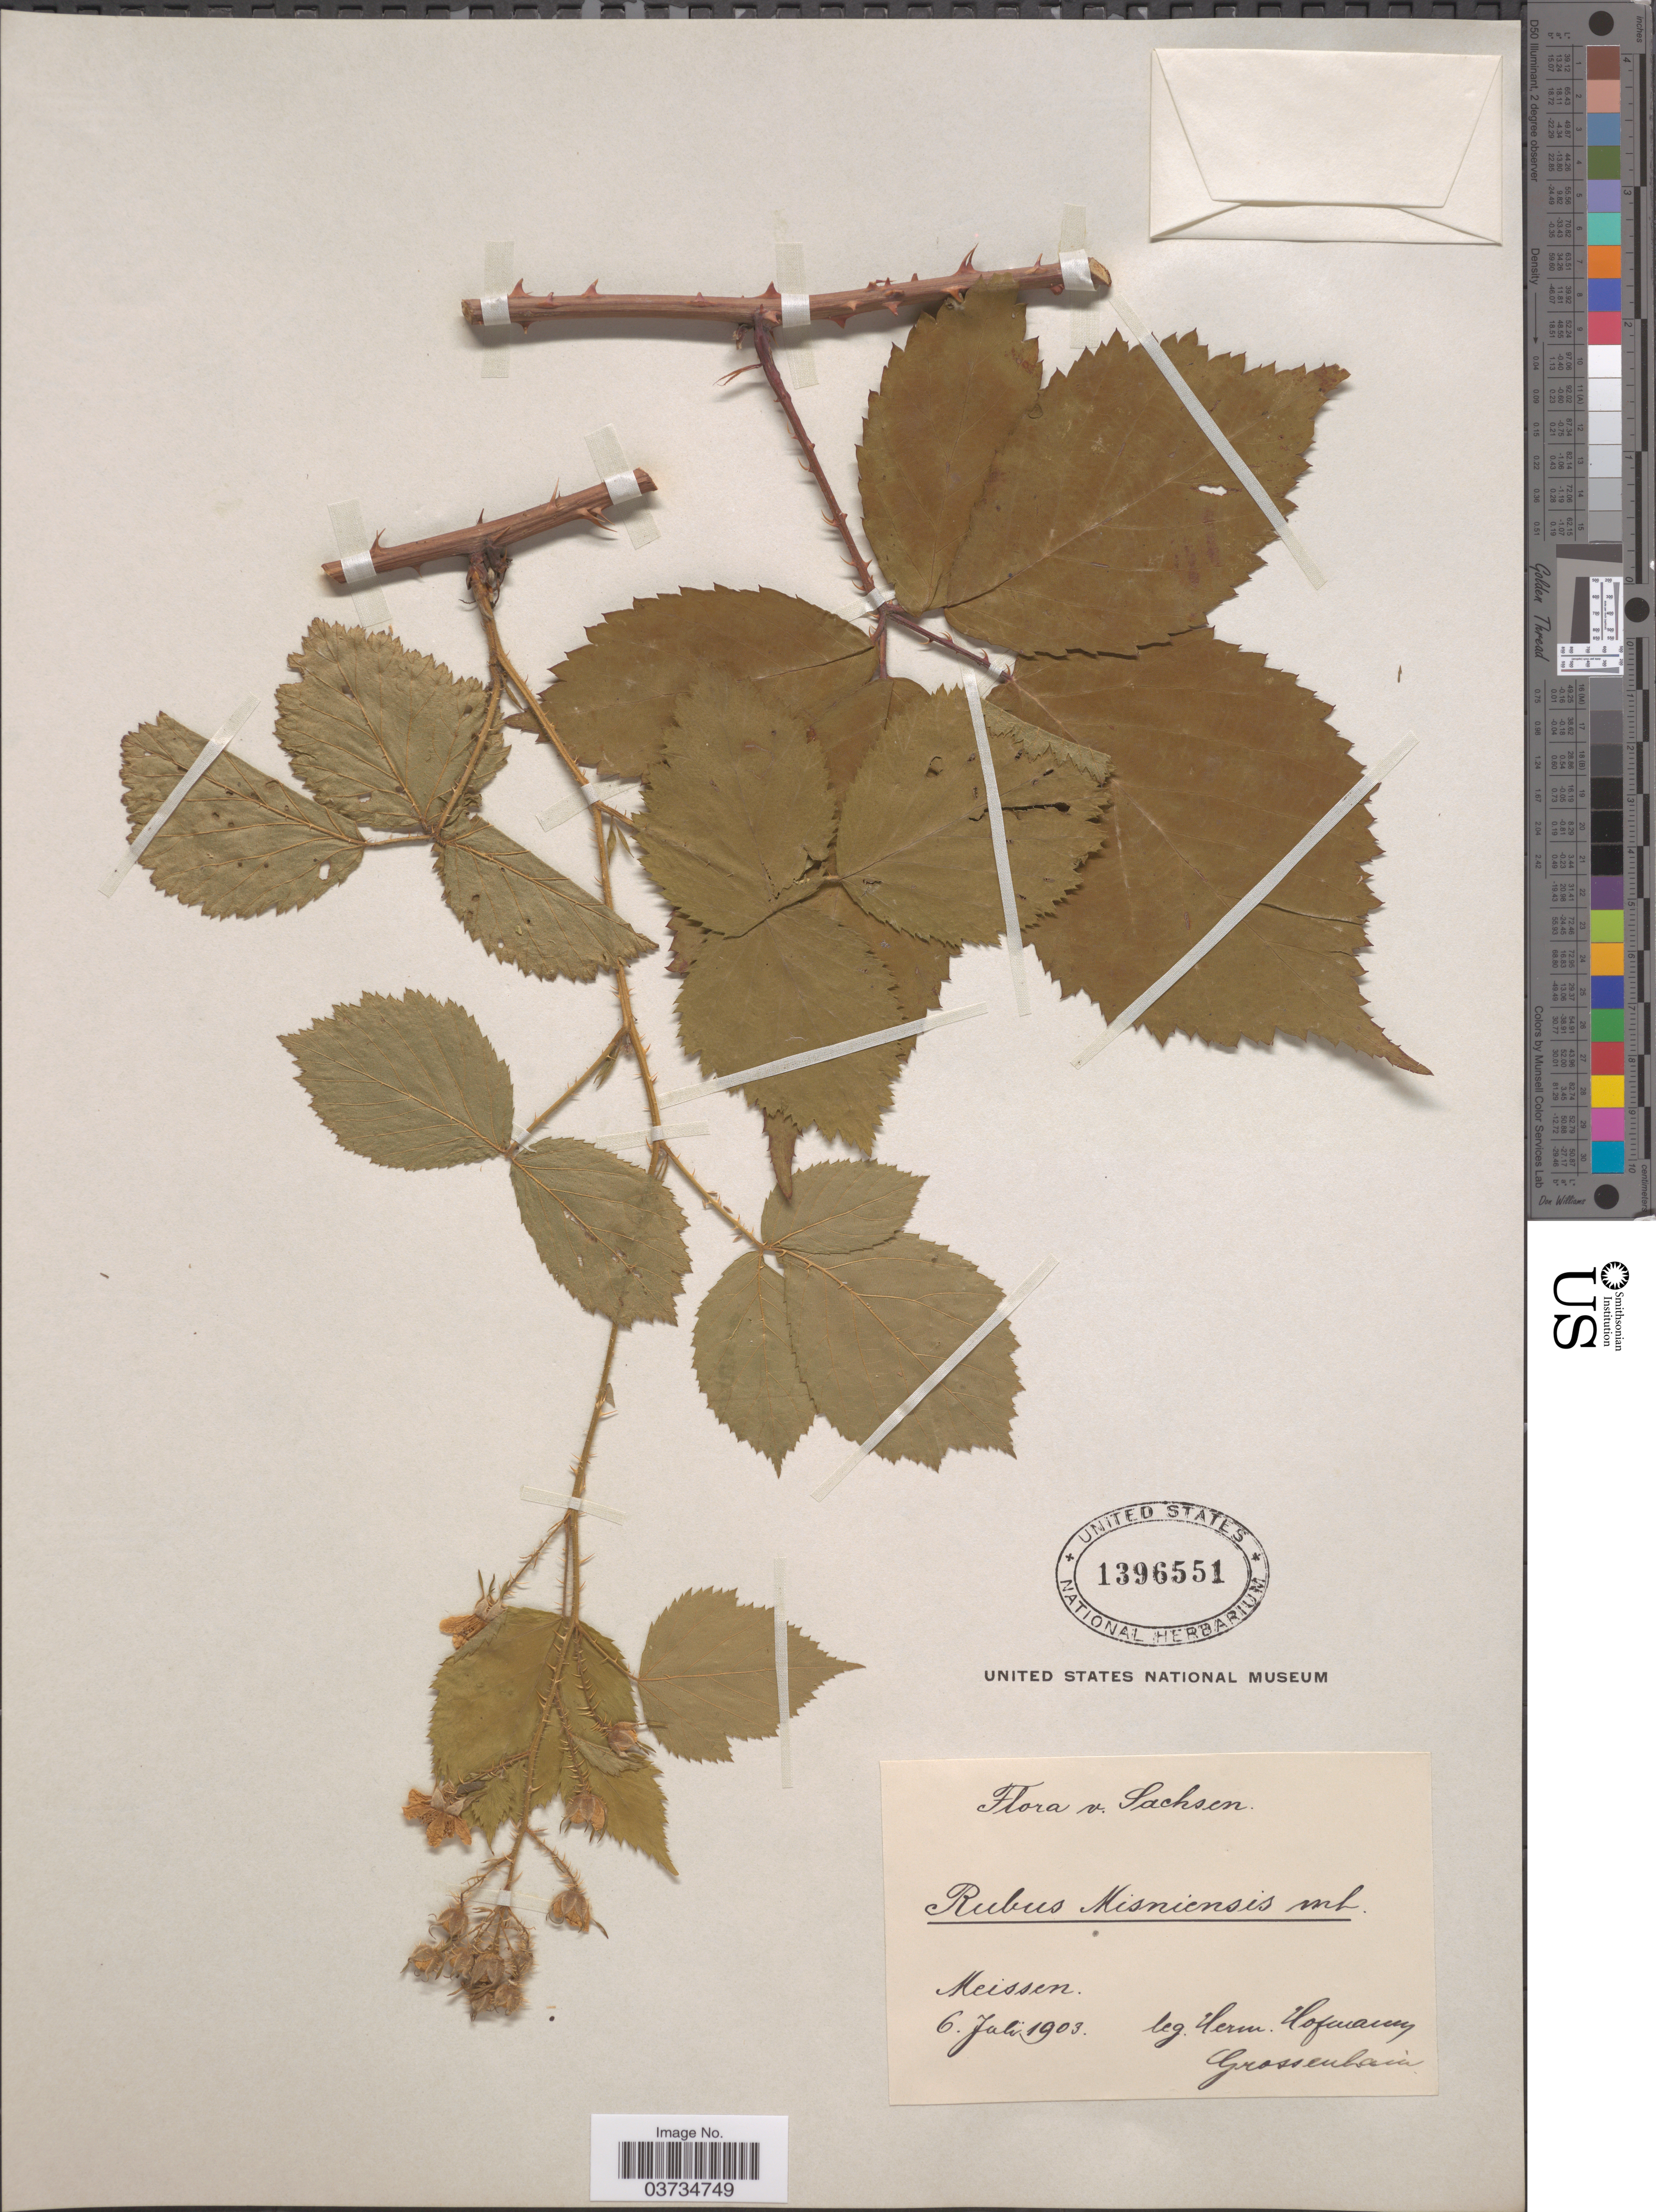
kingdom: Plantae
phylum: Tracheophyta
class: Magnoliopsida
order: Rosales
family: Rosaceae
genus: Rubus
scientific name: Rubus misniensis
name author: Hofmann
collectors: H. Hofmann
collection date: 1903-07-06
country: Germany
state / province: Sachsen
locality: Meissen.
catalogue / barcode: US 1396551